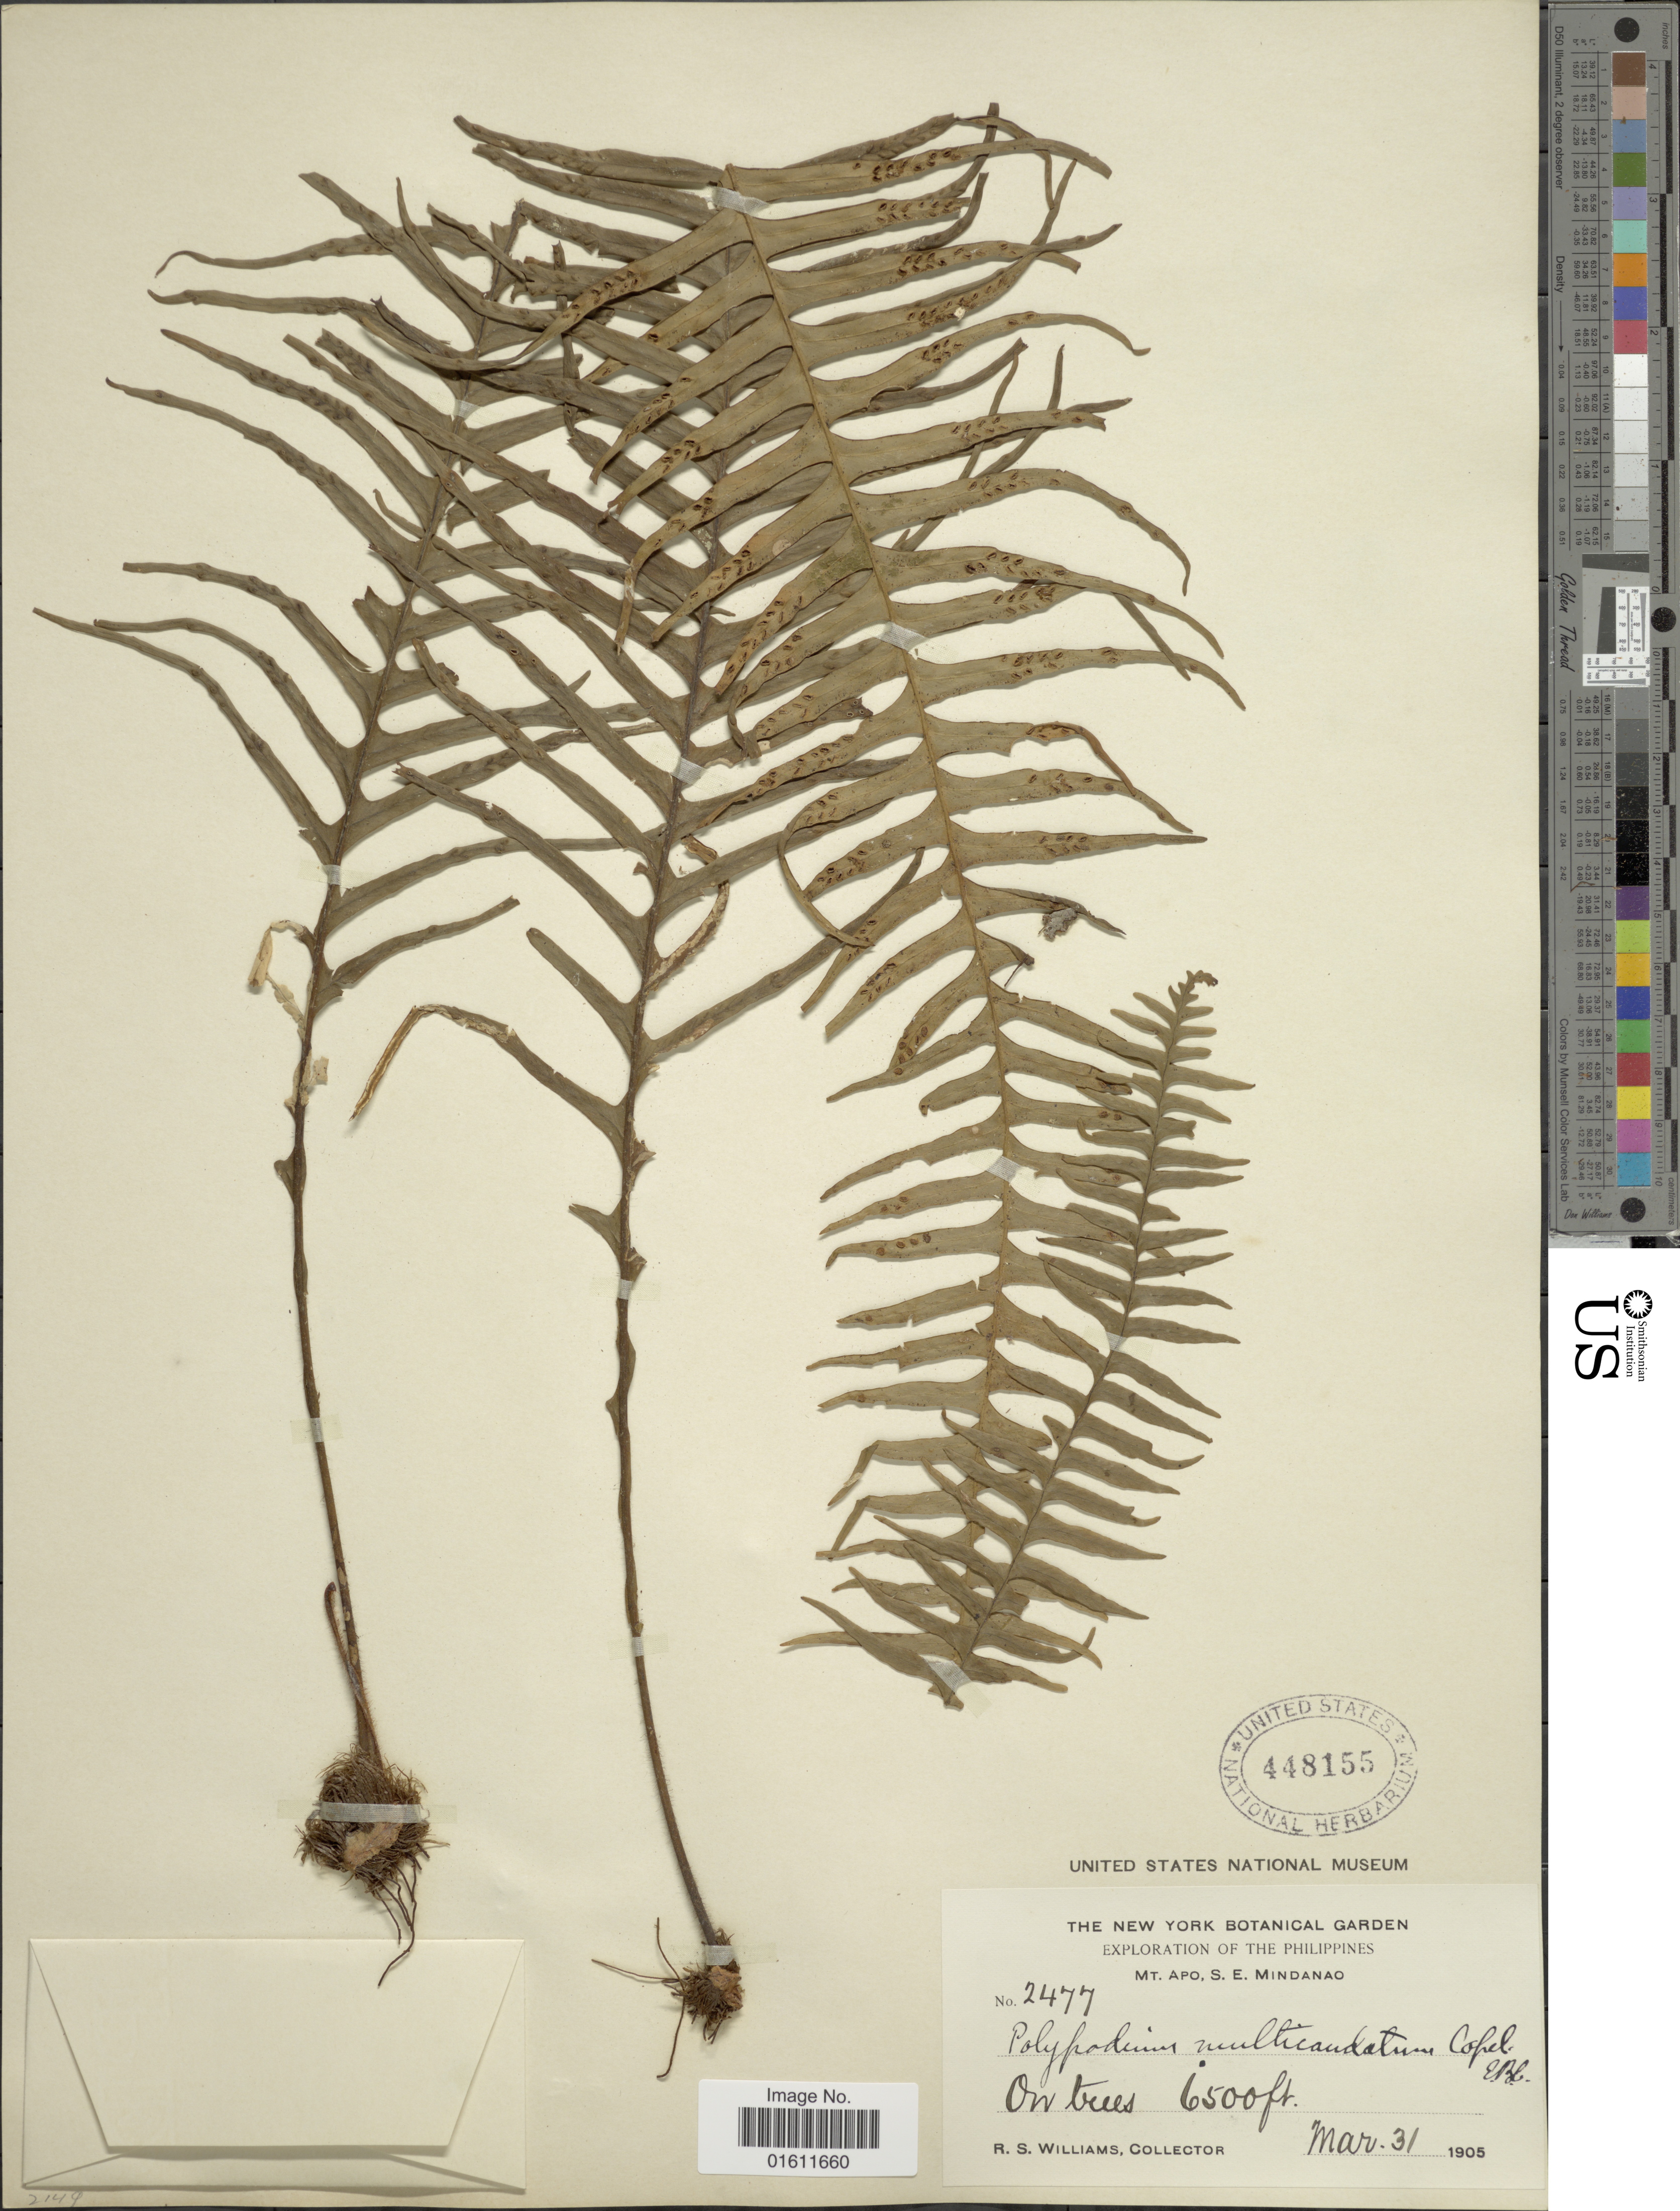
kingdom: Plantae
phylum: Tracheophyta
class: Polypodiopsida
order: Polypodiales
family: Polypodiaceae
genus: Prosaptia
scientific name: Prosaptia multicaudata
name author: (Copel.) Parris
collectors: R. S. Williams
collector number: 2477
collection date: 1905-03-31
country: Philippines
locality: Mt. Apo, S. E. Mindanao.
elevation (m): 1981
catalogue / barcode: US 448155